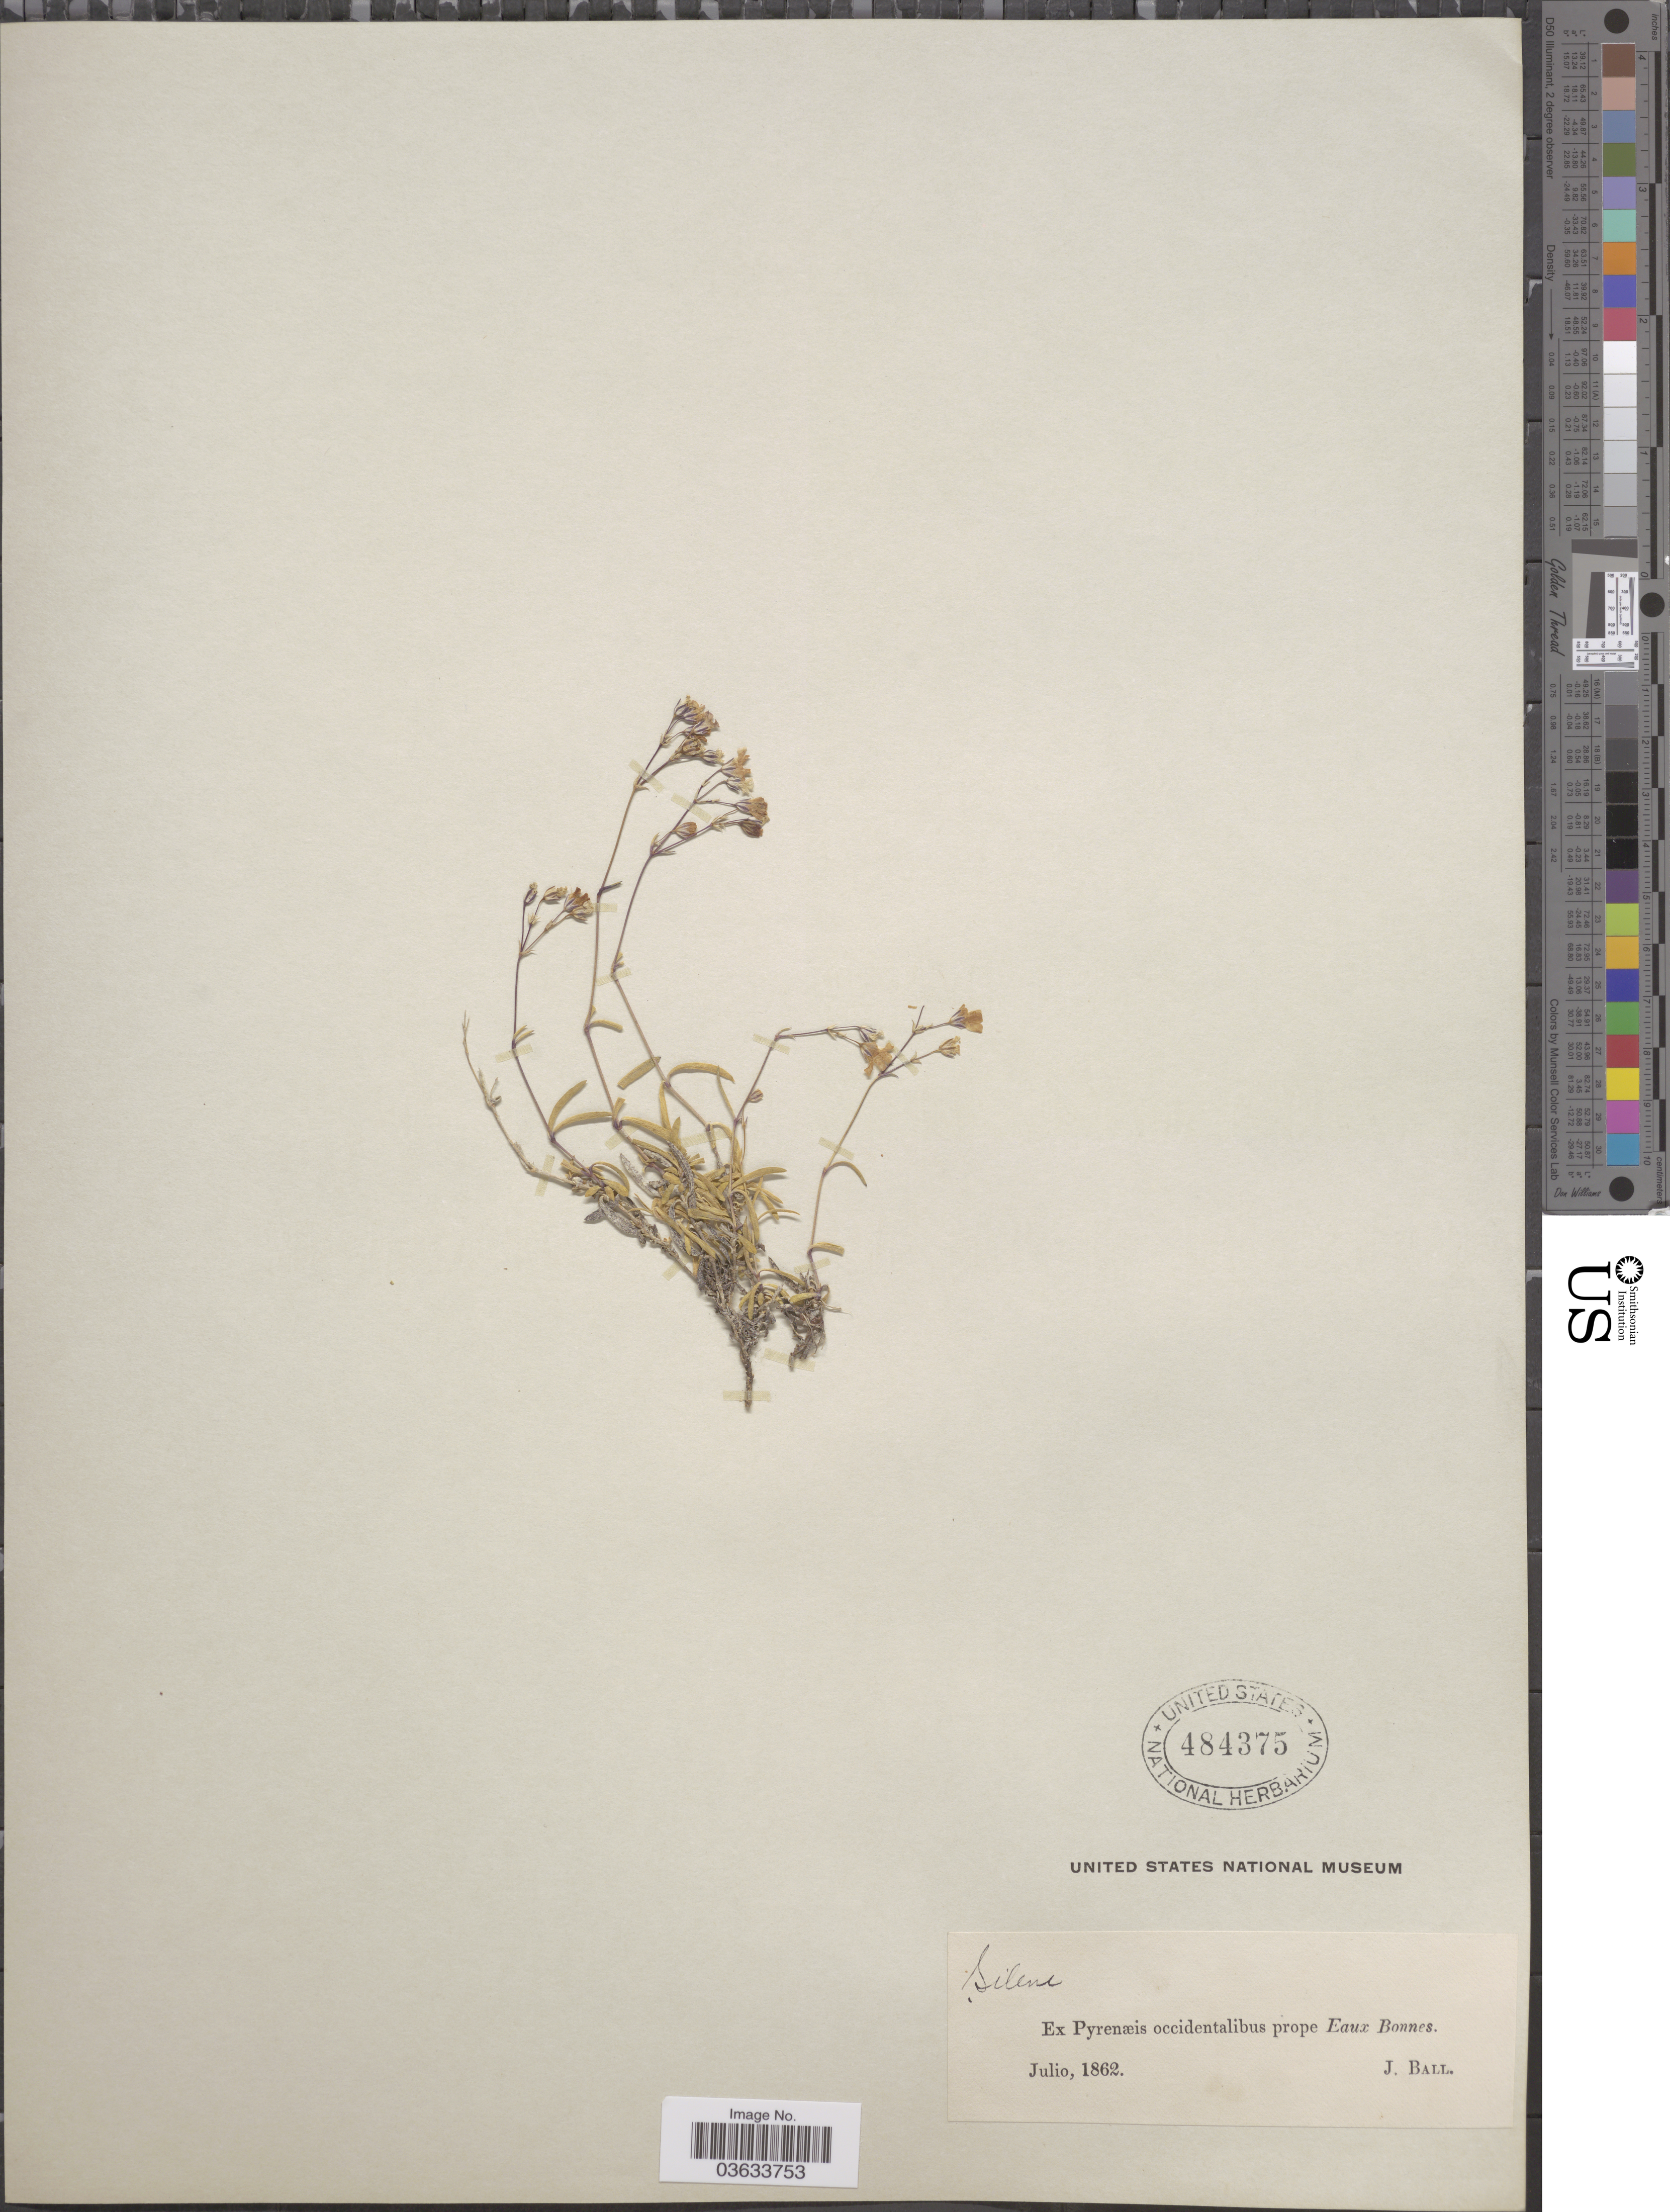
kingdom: Plantae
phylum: Tracheophyta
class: Magnoliopsida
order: Caryophyllales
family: Caryophyllaceae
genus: Silene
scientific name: Silene sp.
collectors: J. Ball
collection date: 1862-07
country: Spain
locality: Ex Pyrenæis occidentalibus prope Eaux Bonnes.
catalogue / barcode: US 484375